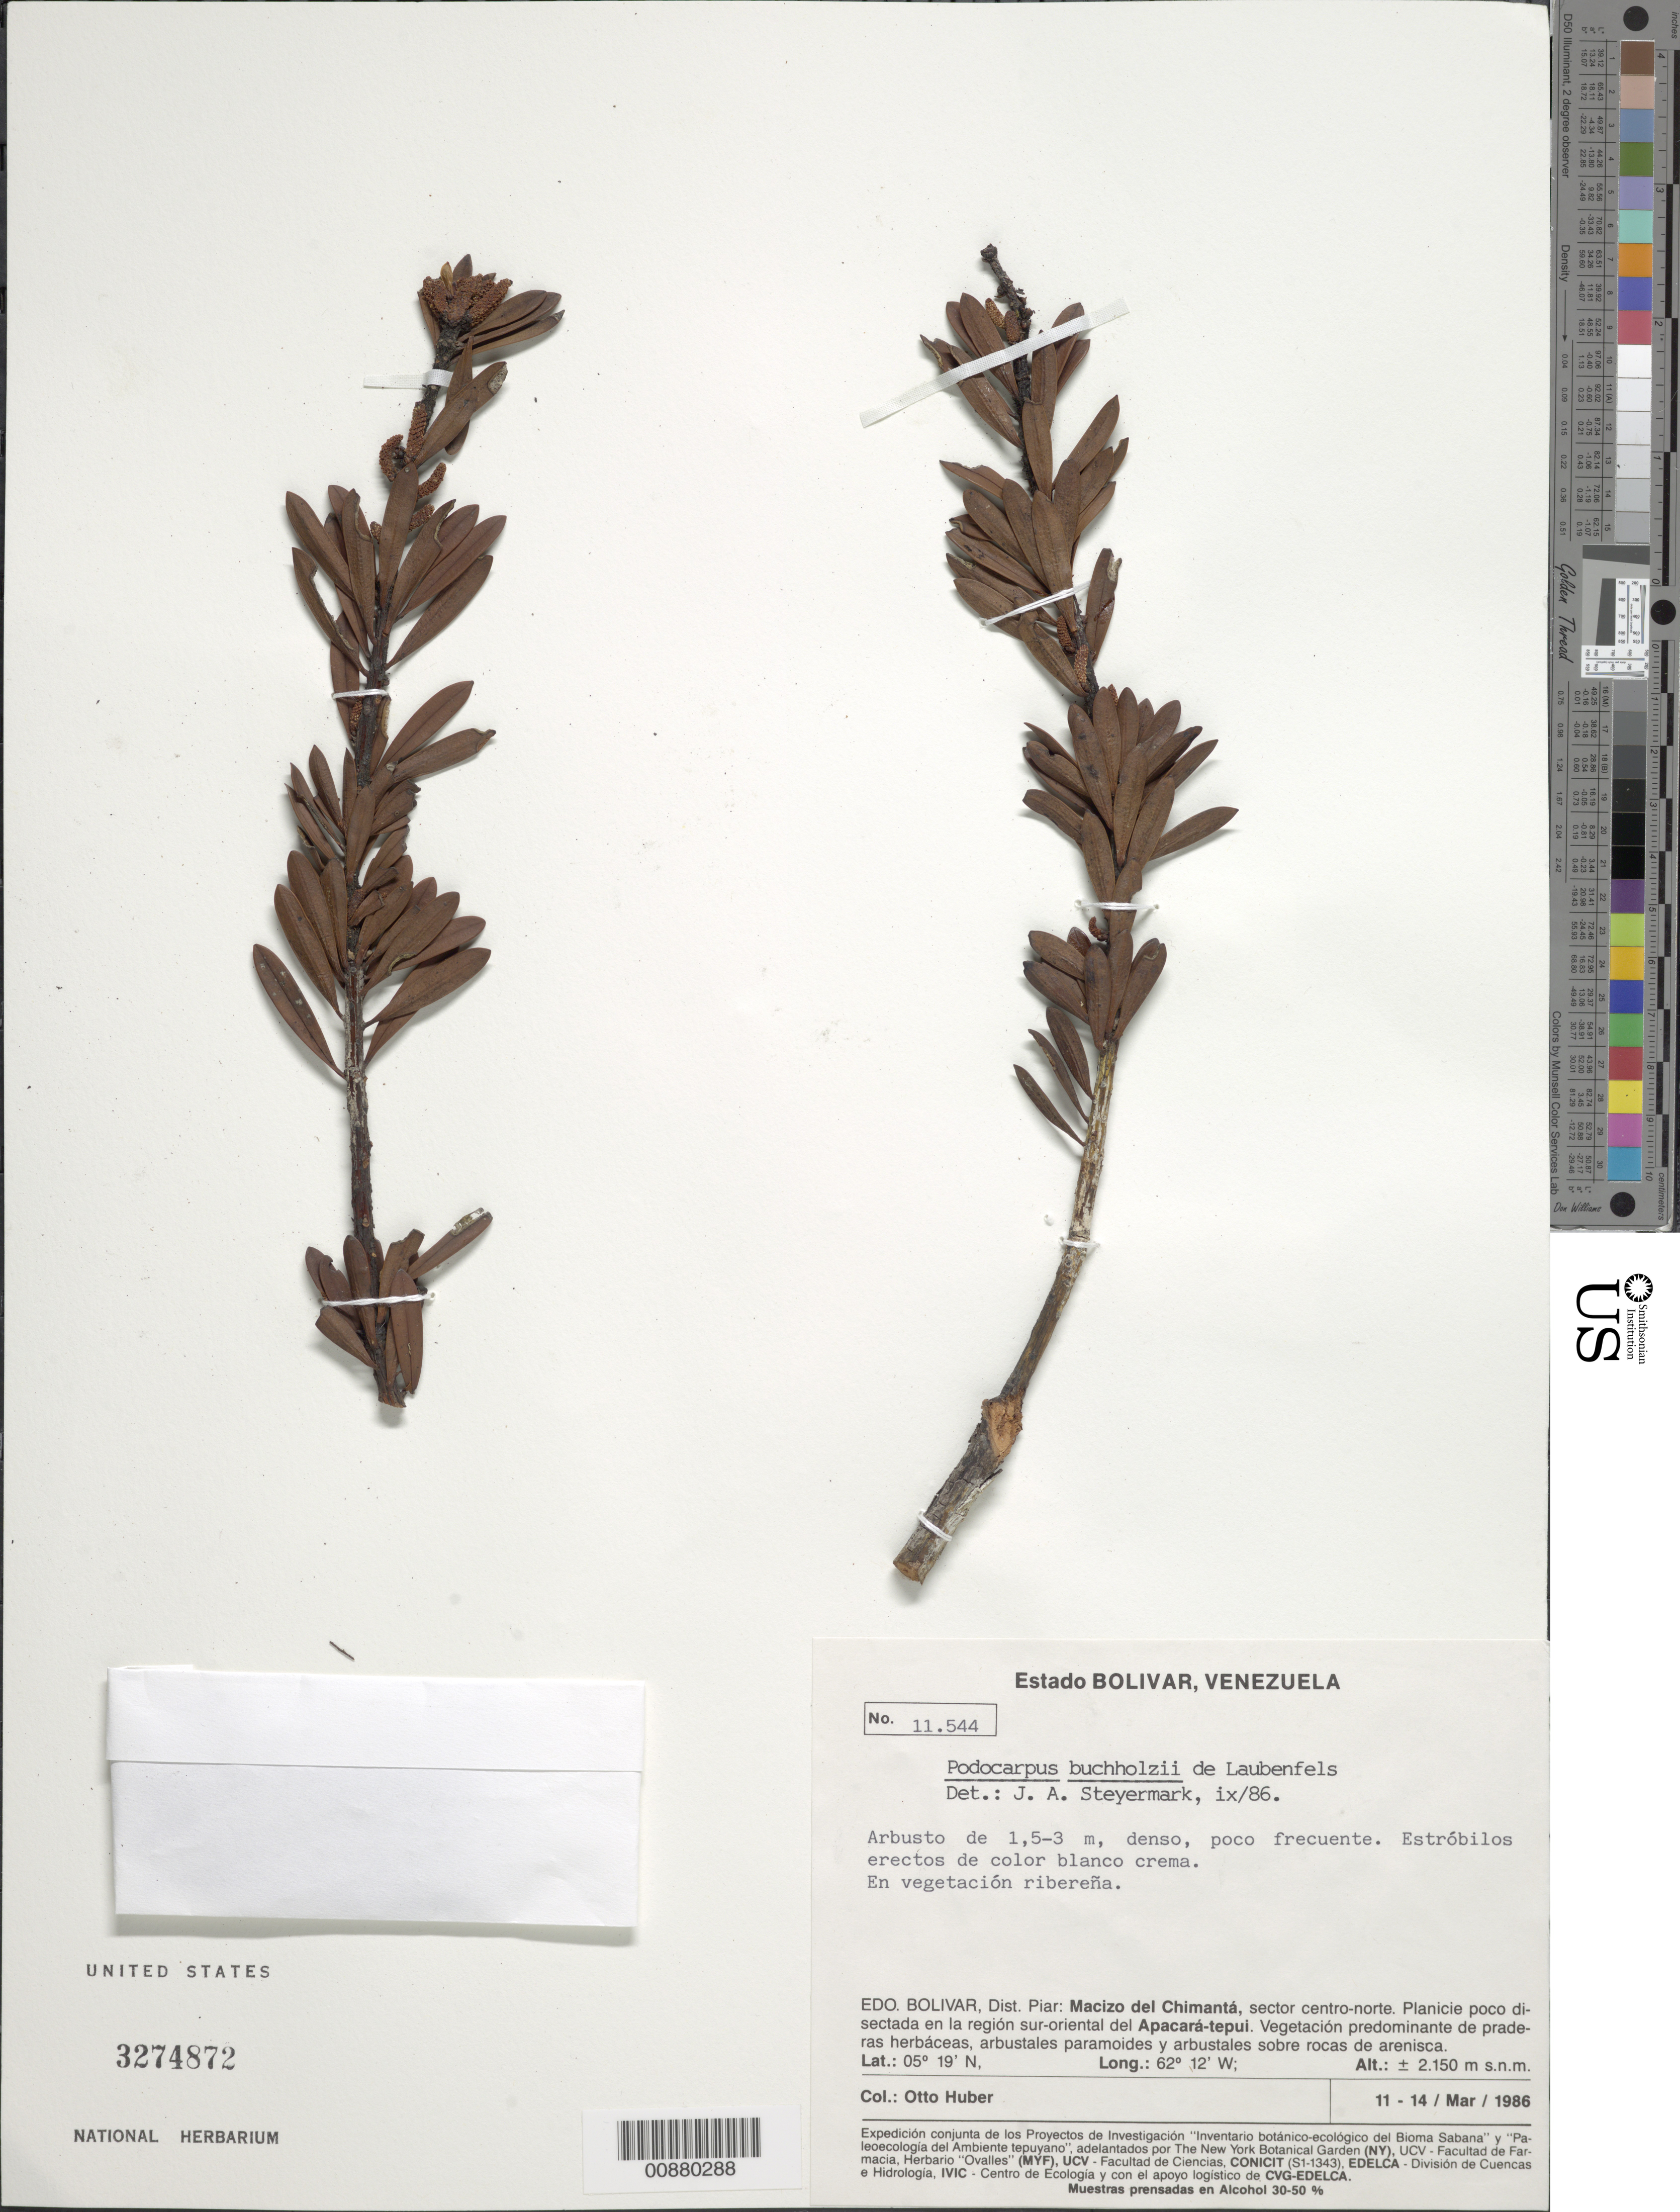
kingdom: Plantae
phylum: Tracheophyta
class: Pinopsida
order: Pinales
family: Podocarpaceae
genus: Podocarpus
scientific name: Podocarpus buchholzii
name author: de Laub.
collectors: O. Huber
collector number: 11544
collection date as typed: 11-Mar-86 to 14-Mar-86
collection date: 1986-03-11/1986-03-14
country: Venezuela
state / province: Bolívar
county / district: Piar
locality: Macizo del Chimantá, sector centro-norte, sur-oriental del Apacará-tepuí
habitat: Vegetación riberena; vegetación predominante de praderas herbaceas, arbustales paramoides y arbustales sobre rocas de arenisca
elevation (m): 2150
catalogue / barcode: US 3274872